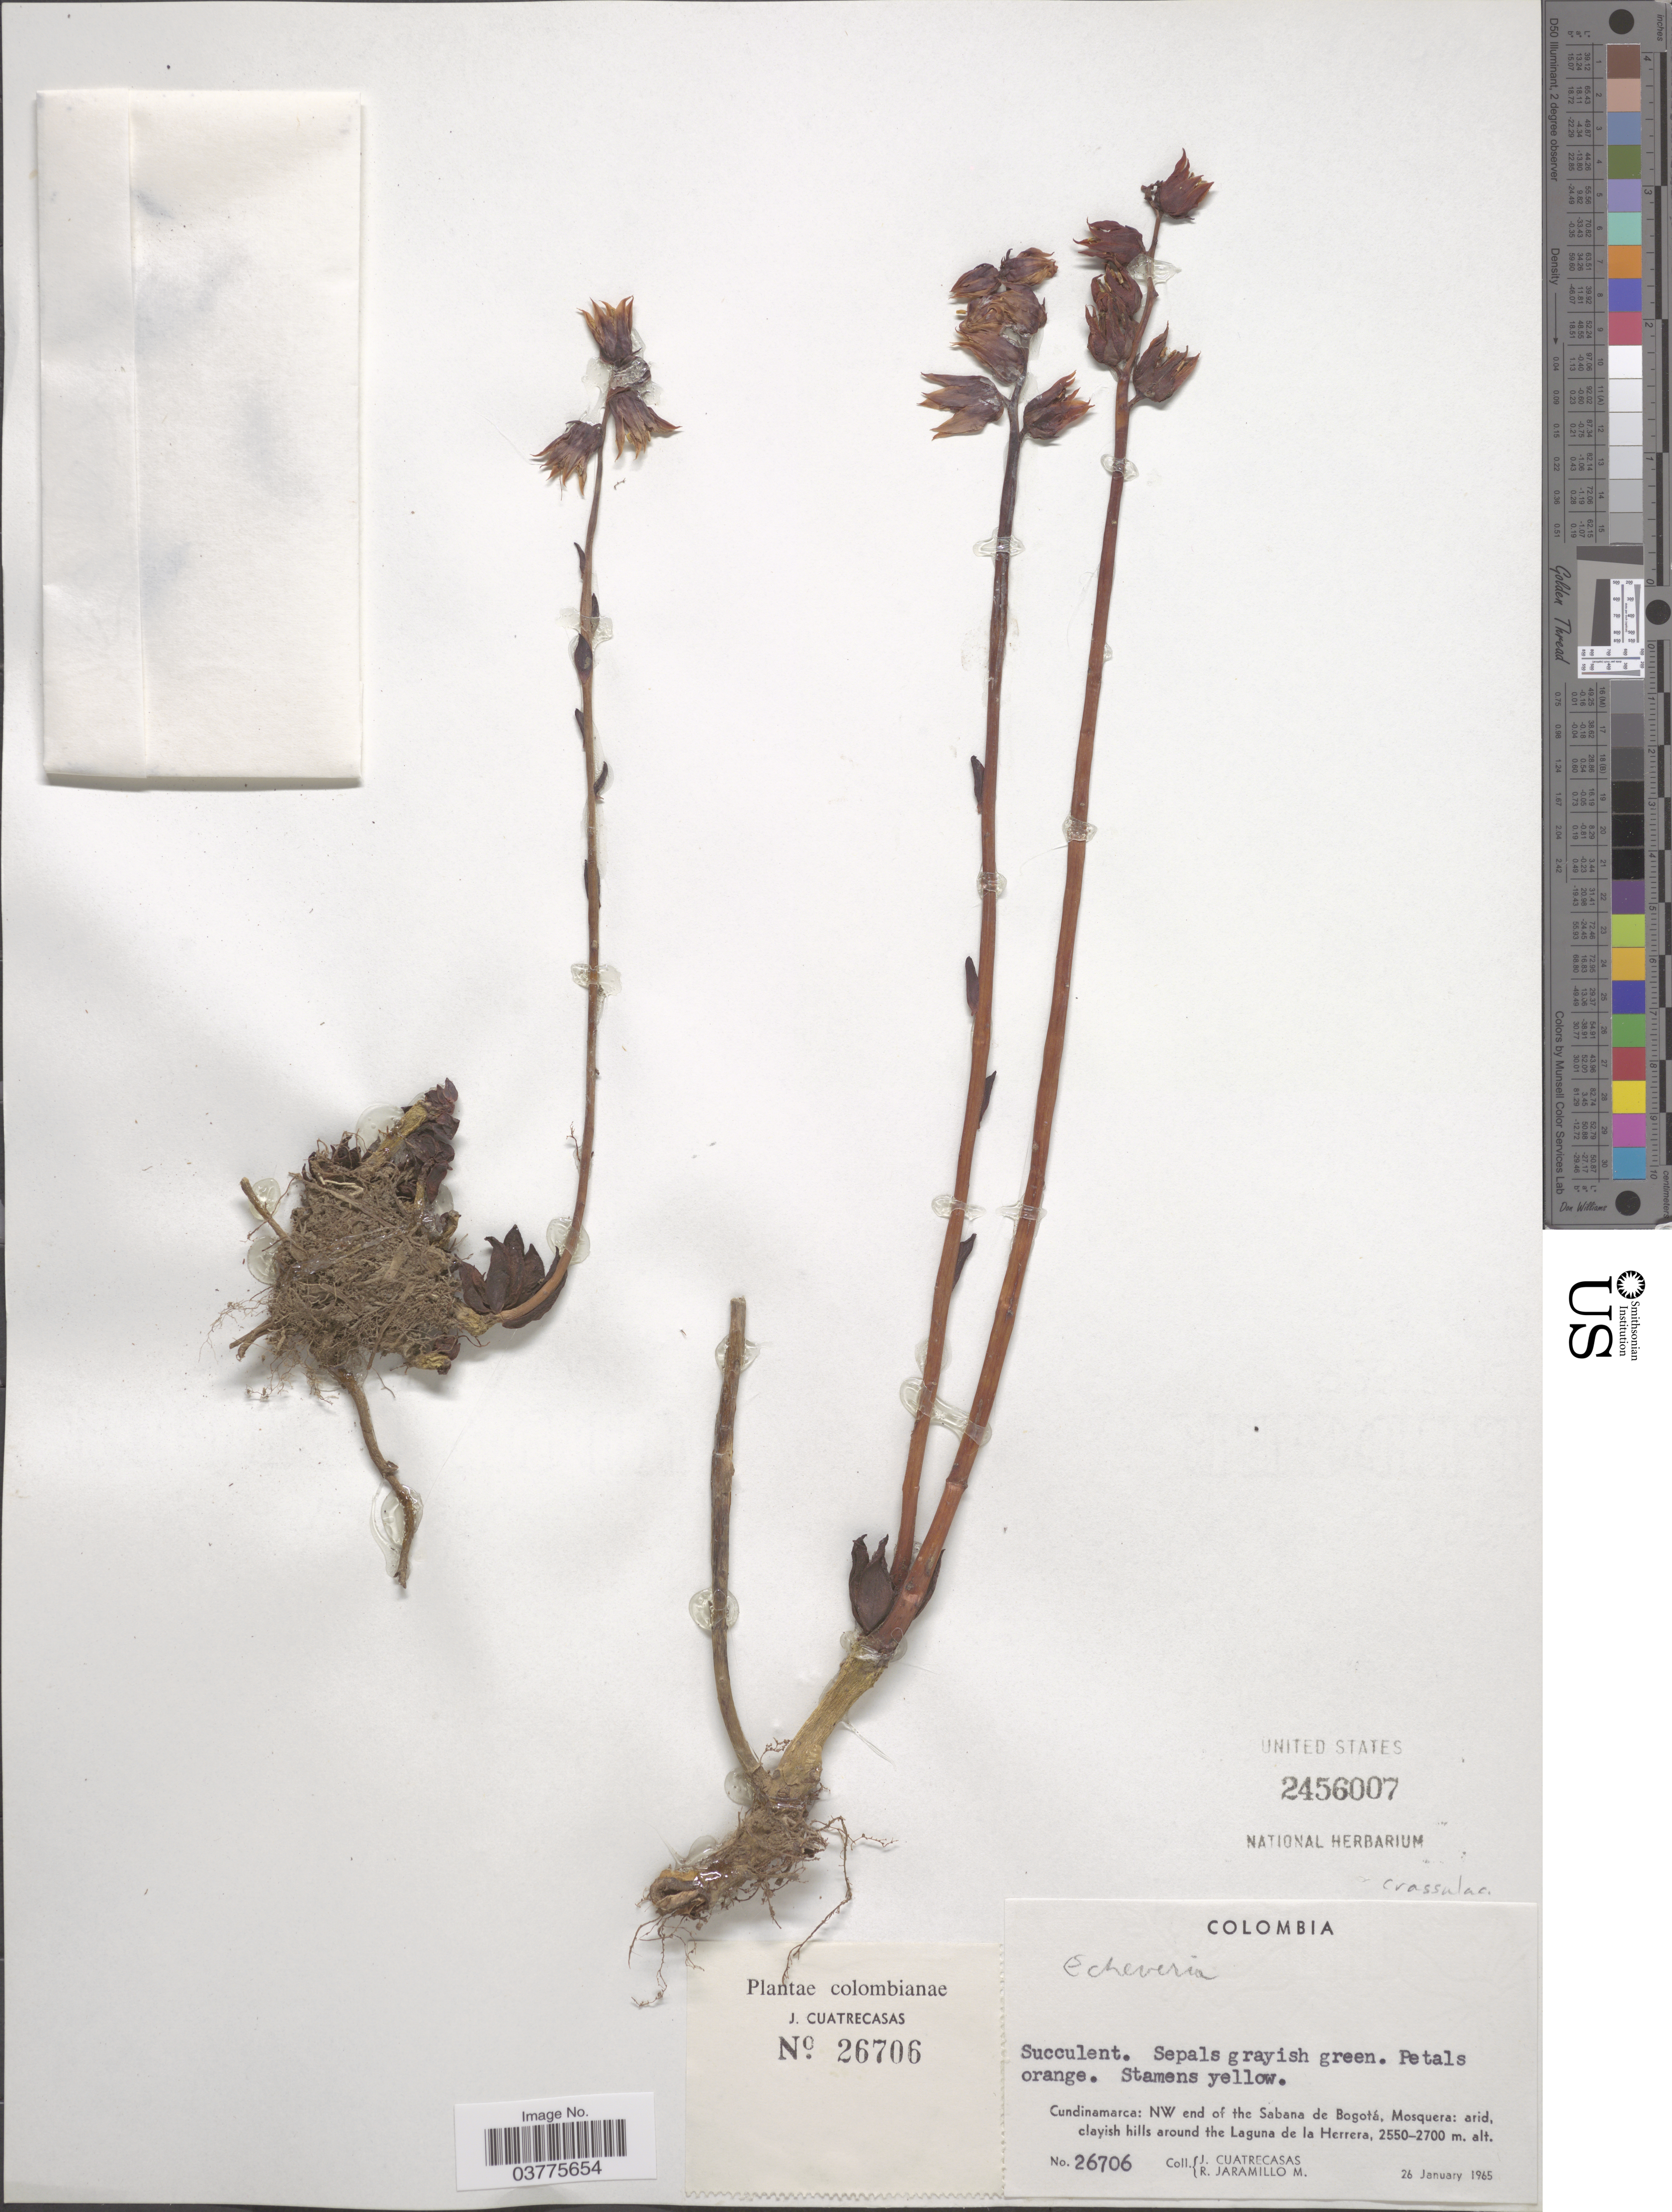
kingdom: Plantae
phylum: Tracheophyta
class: Magnoliopsida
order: Saxifragales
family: Crassulaceae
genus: Echeveria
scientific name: Echeveria sp.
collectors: J. Cuatrecasas & R. Jaramillo M.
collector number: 26706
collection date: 1965-01-26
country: Colombia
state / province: Cundinamarca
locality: NW end of the Sabana de Bogotá, Mosquera: arid, clayish hills around the Laguna de la Herrera.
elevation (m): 2550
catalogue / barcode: US 2456007